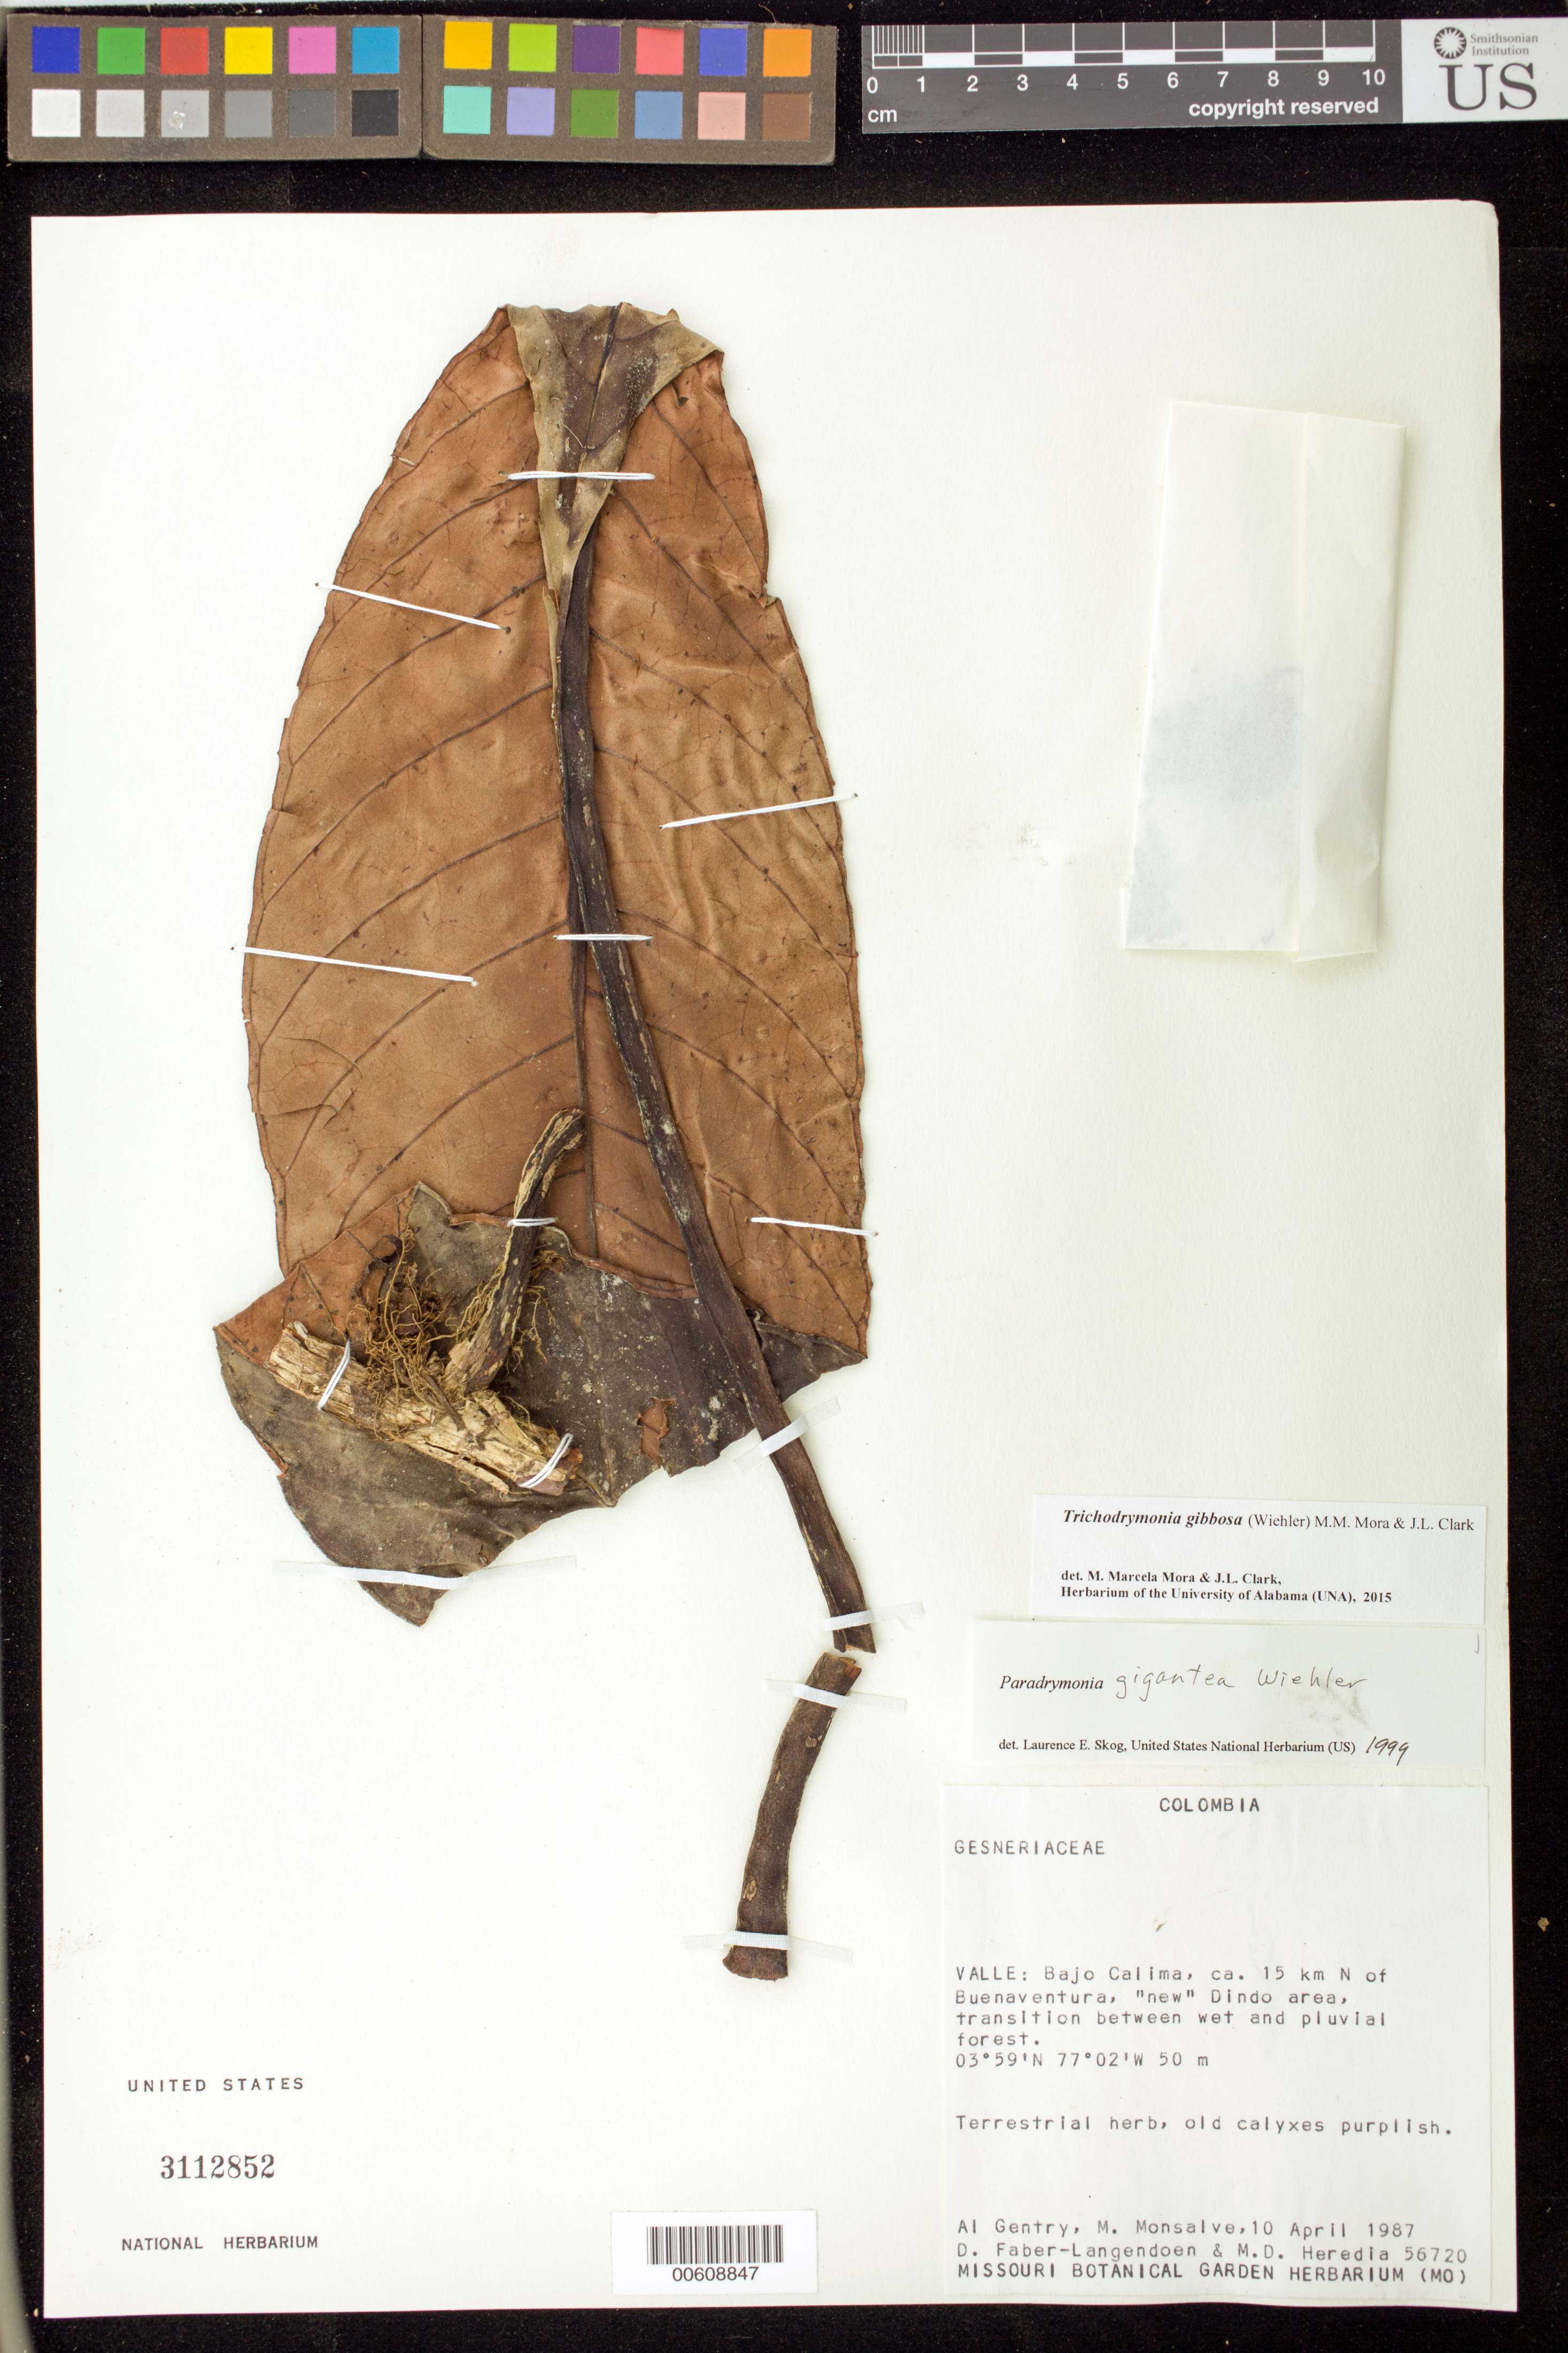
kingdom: Plantae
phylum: Tracheophyta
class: Magnoliopsida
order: Lamiales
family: Gesneriaceae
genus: Trichodrymonia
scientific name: Trichodrymonia gibbosa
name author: (Wiehler) M.M. Mora & J.L. Clark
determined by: Mora, M. M.; Clark, J. L.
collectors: A. H. Gentry, M. Monsalve, D. Faber-Langendoen & M. Heredia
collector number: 56720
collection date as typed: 10 Apr 1987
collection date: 1987-04-10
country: Colombia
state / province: Valle del Cauca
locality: Bajo Calima, ca. 15 km N of Buenaventura, "new" Dindo area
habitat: Transition between wet and pluvial forest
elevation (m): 50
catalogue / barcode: US 3112852